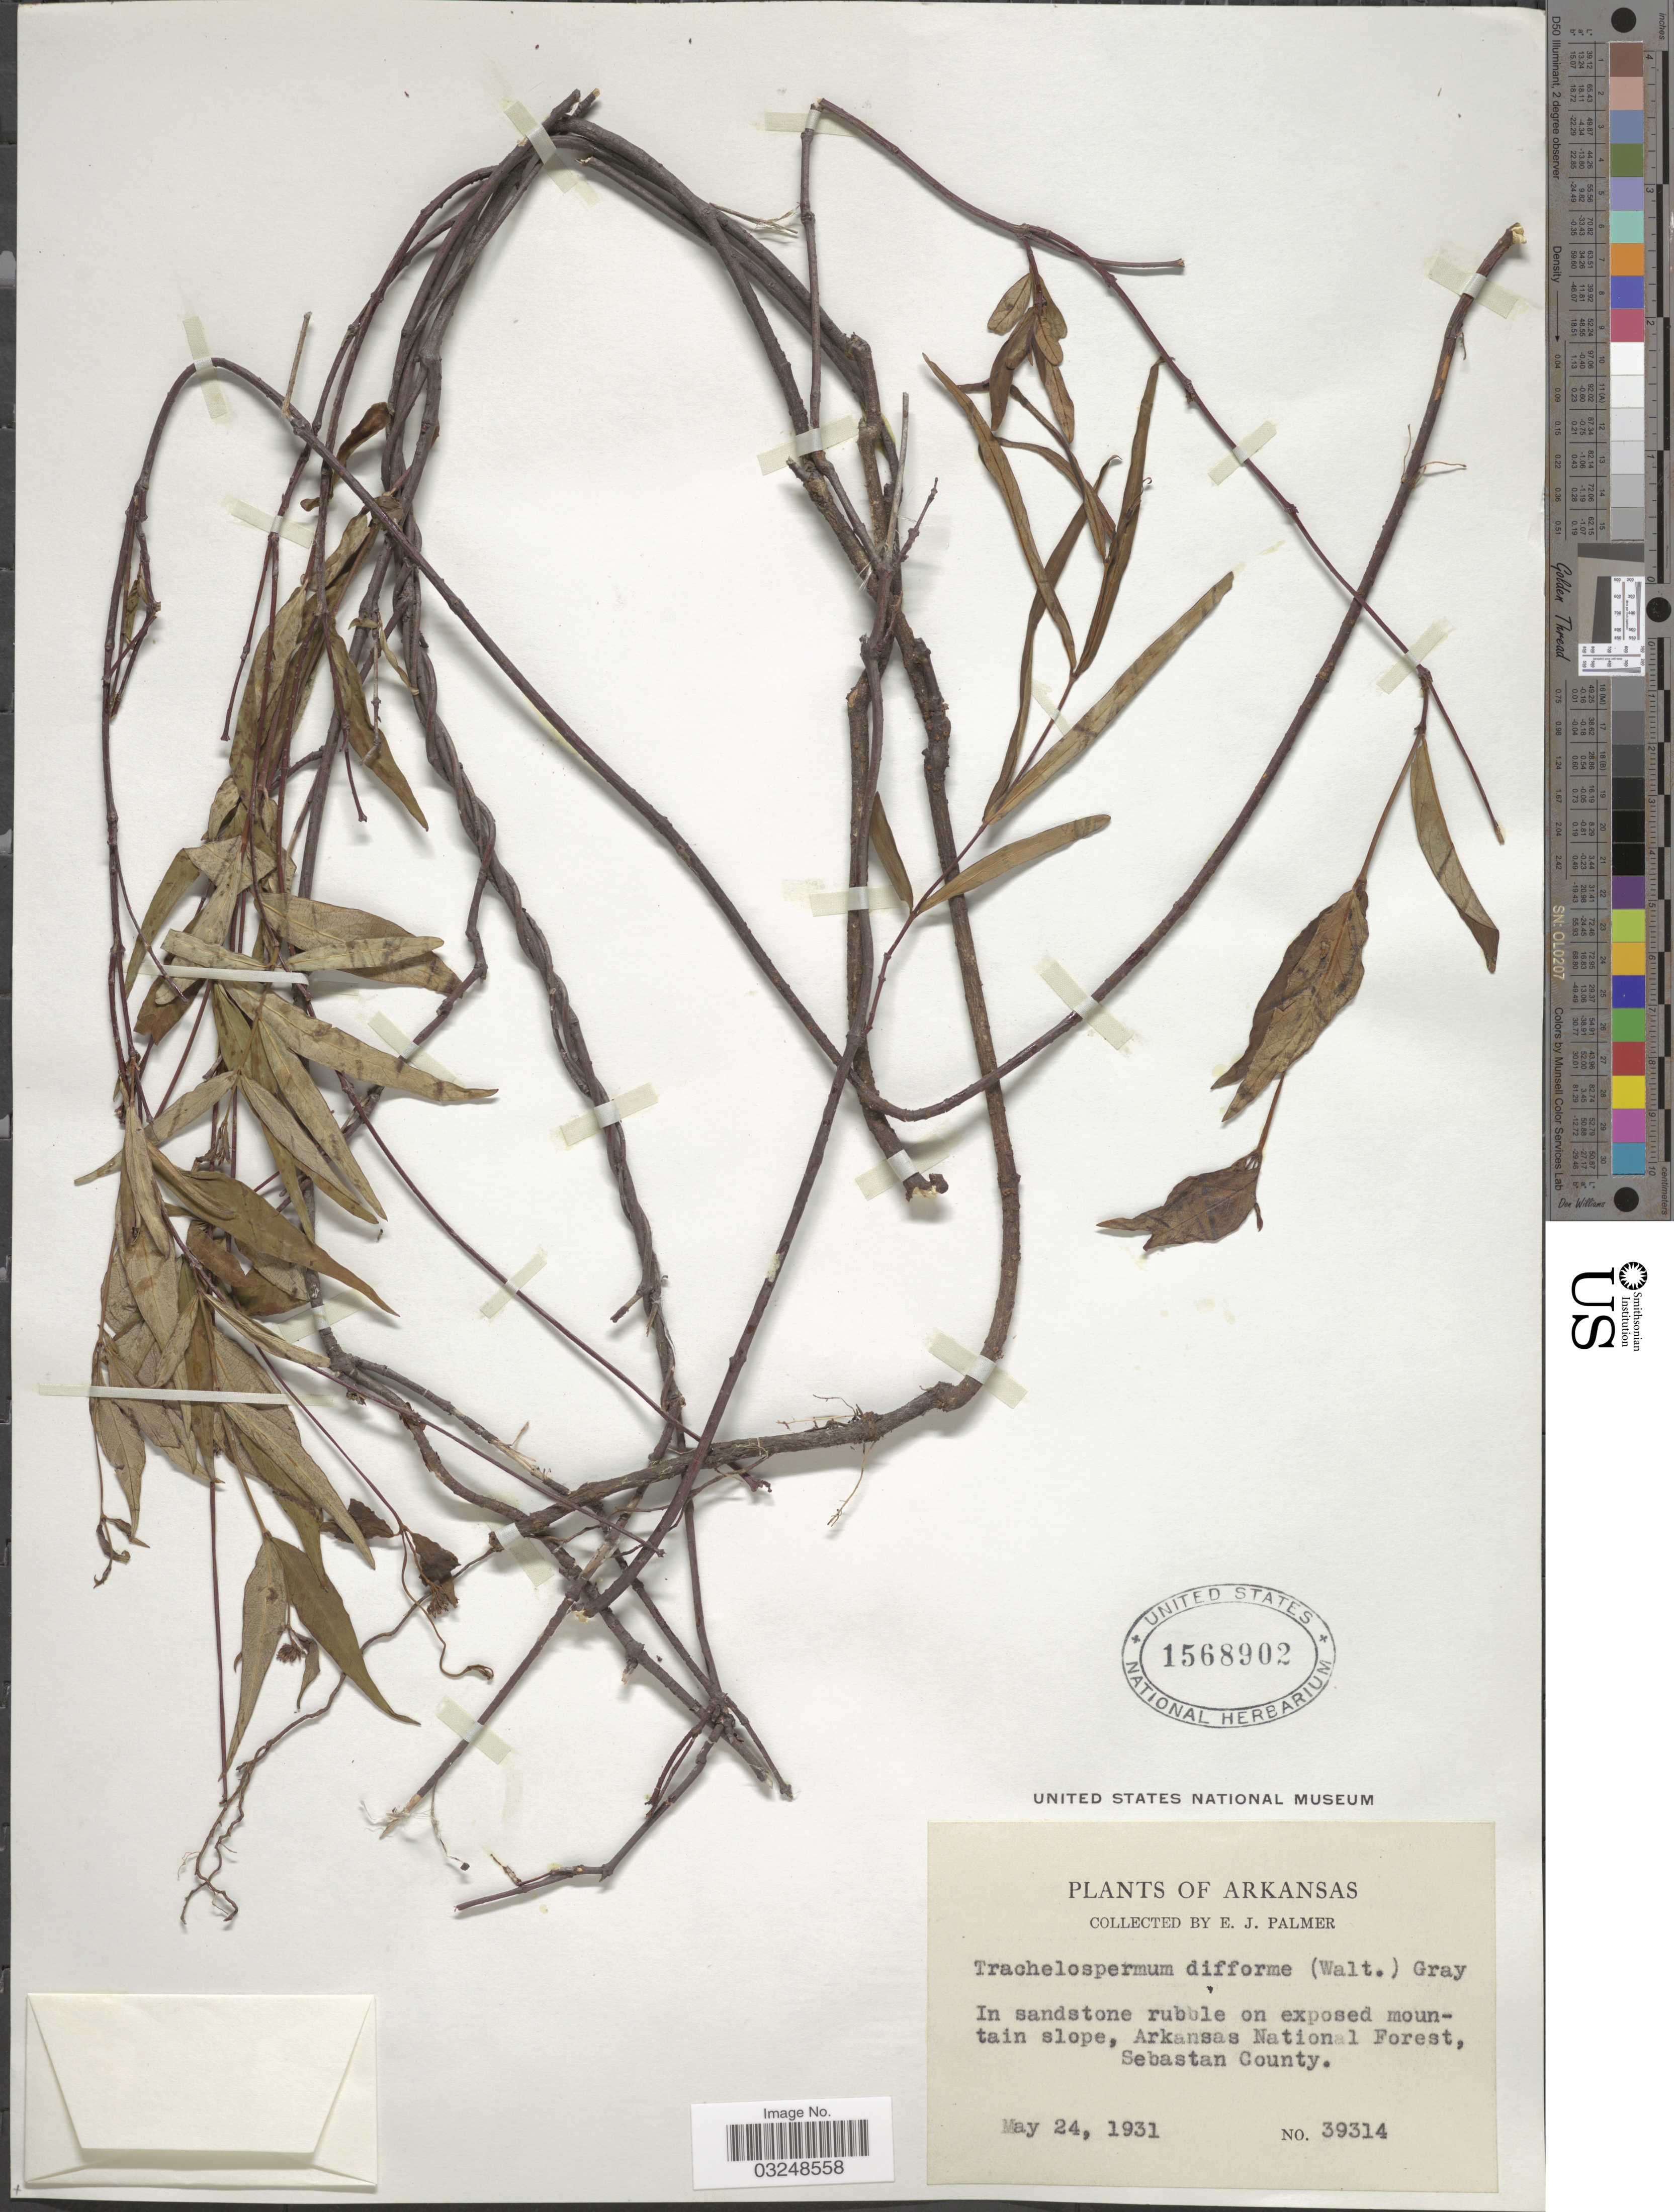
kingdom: Plantae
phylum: Tracheophyta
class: Magnoliopsida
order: Gentianales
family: Apocynaceae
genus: Trachelospermum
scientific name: Trachelospermum difforme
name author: (Walter) A. Gray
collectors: E. J. Palmer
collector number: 39314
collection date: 1931-05-24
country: United States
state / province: Arkansas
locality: In sandstone rubble on exposed mountain slope, Arkansas National Forest, Sebastian County.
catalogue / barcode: US 1568902